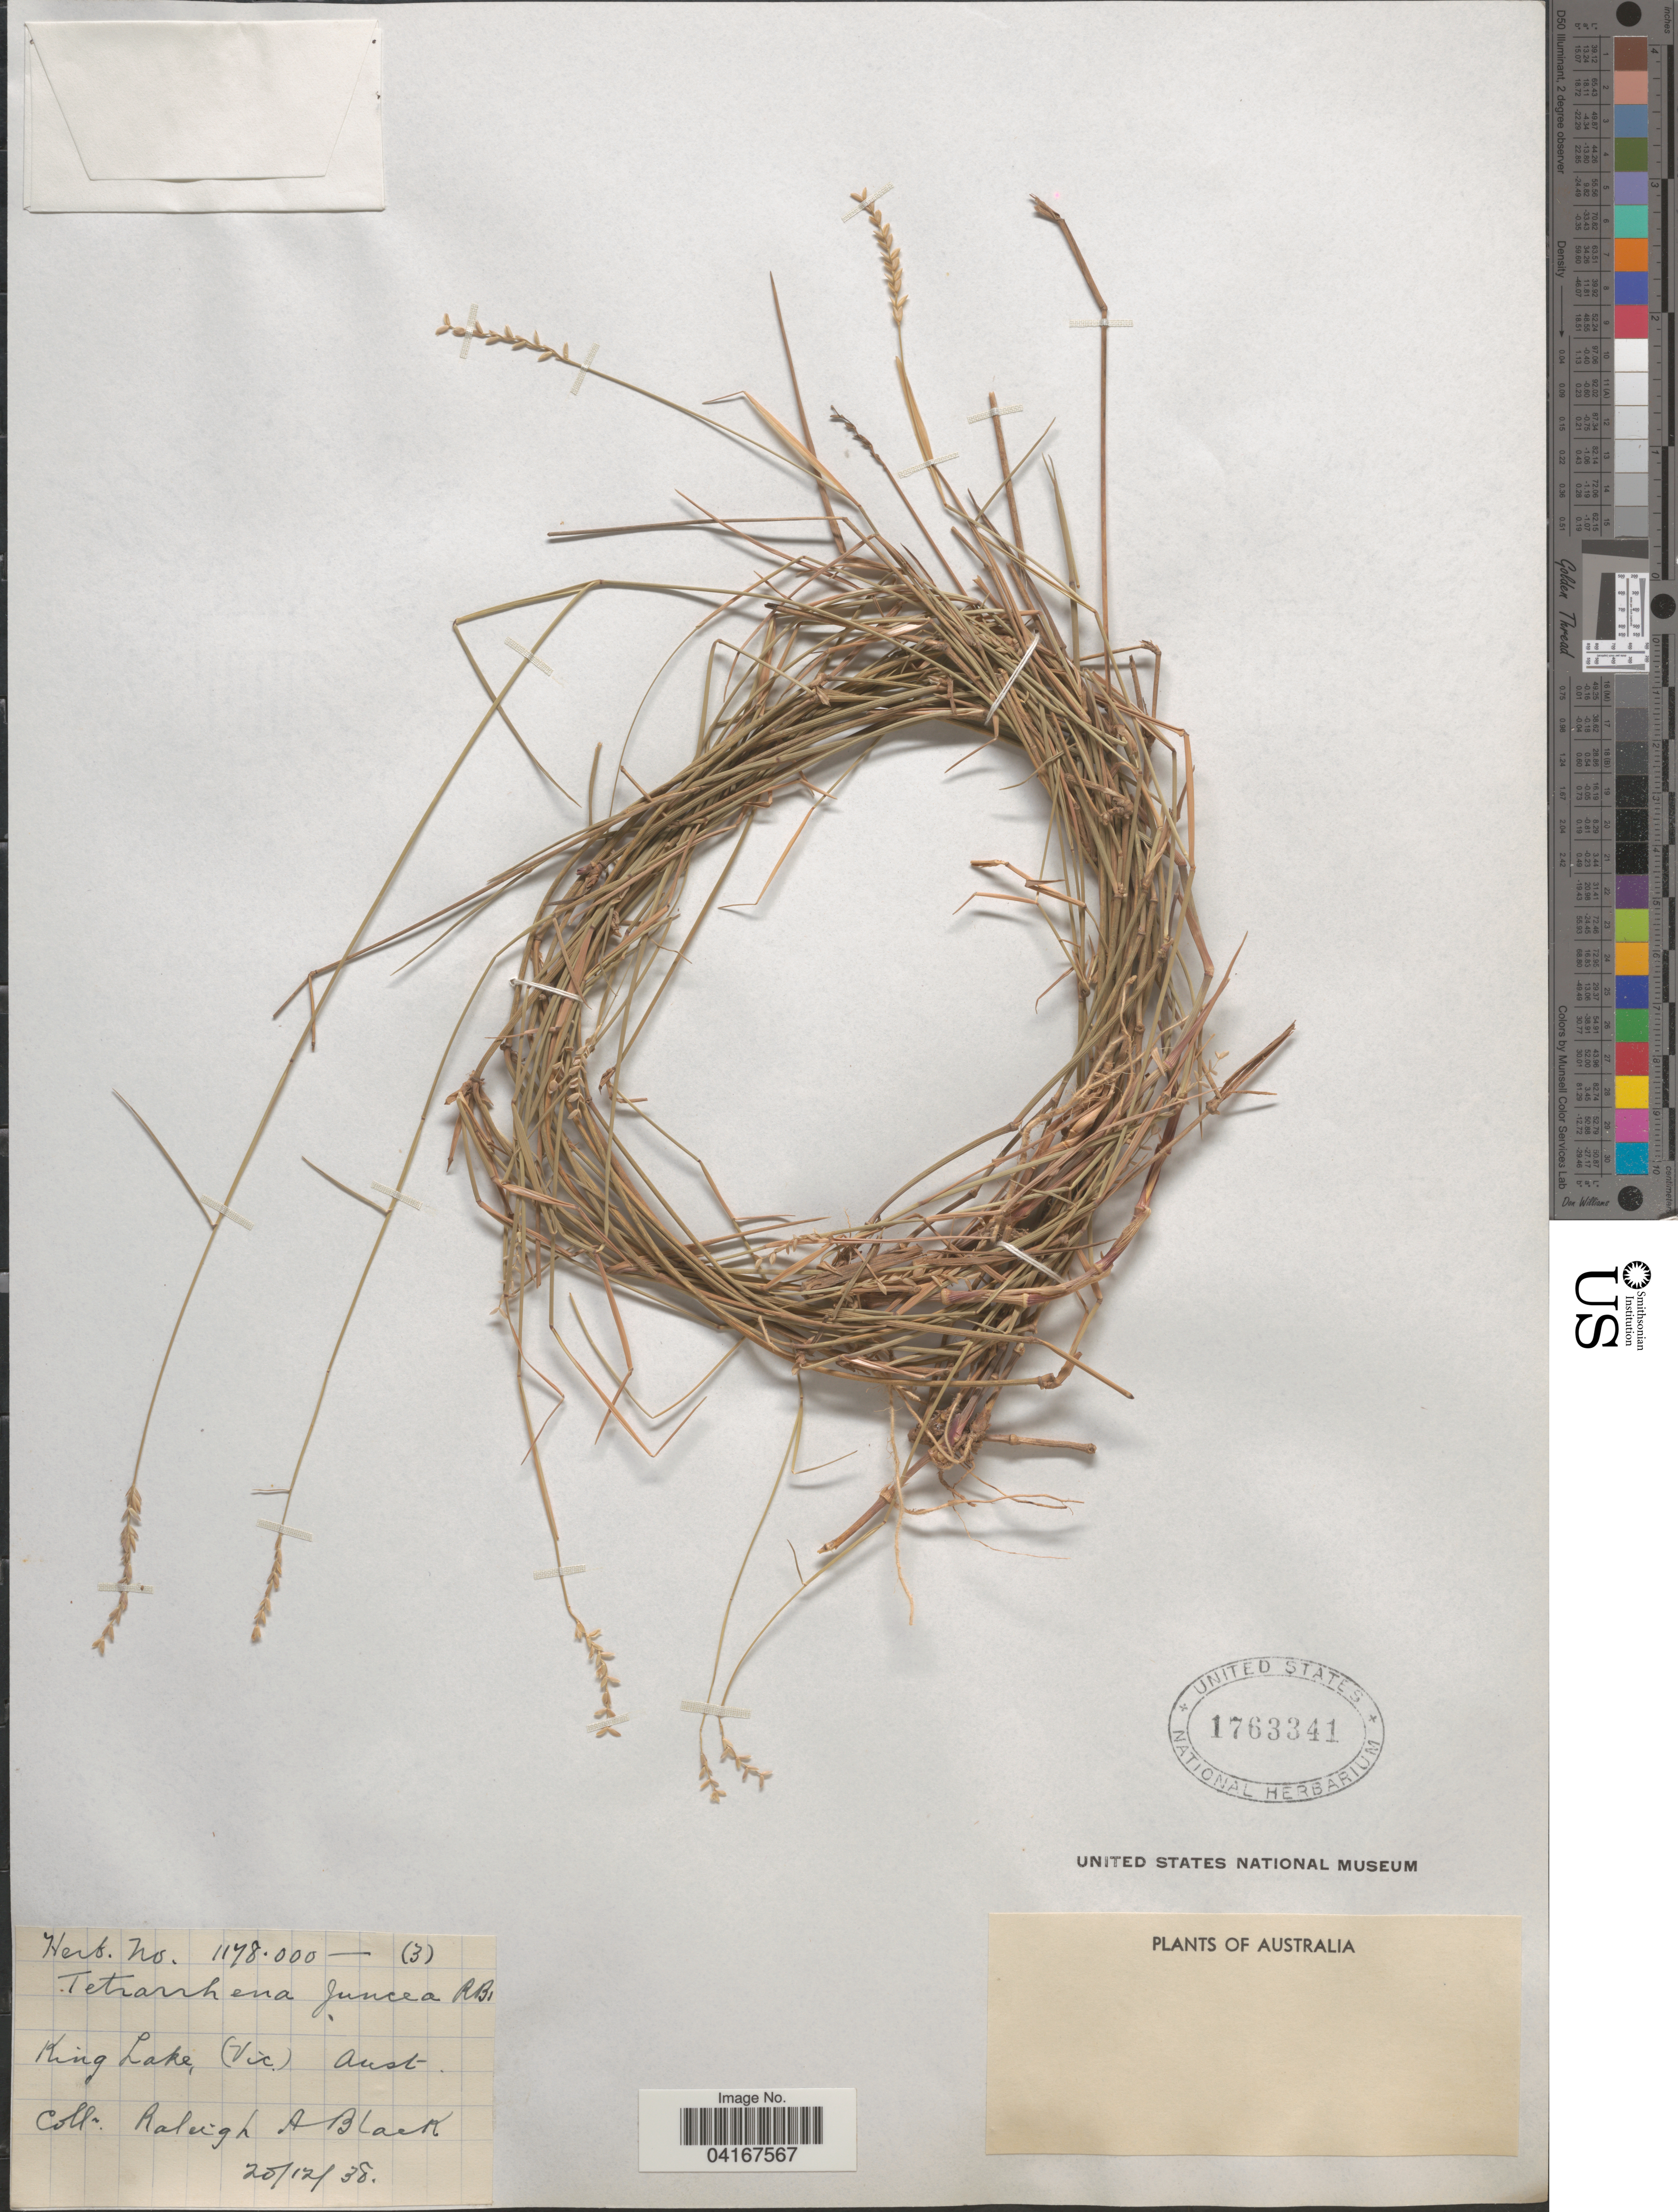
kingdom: Plantae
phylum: Tracheophyta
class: Liliopsida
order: Poales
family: Poaceae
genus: Tetrarrhena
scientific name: Tetrarrhena juncea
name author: R. Br.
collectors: R. A. Black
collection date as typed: Transcribed d/m/y: 20/12/38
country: Australia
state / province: Victoria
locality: King Lake, (Vic.).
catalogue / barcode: US 1763341